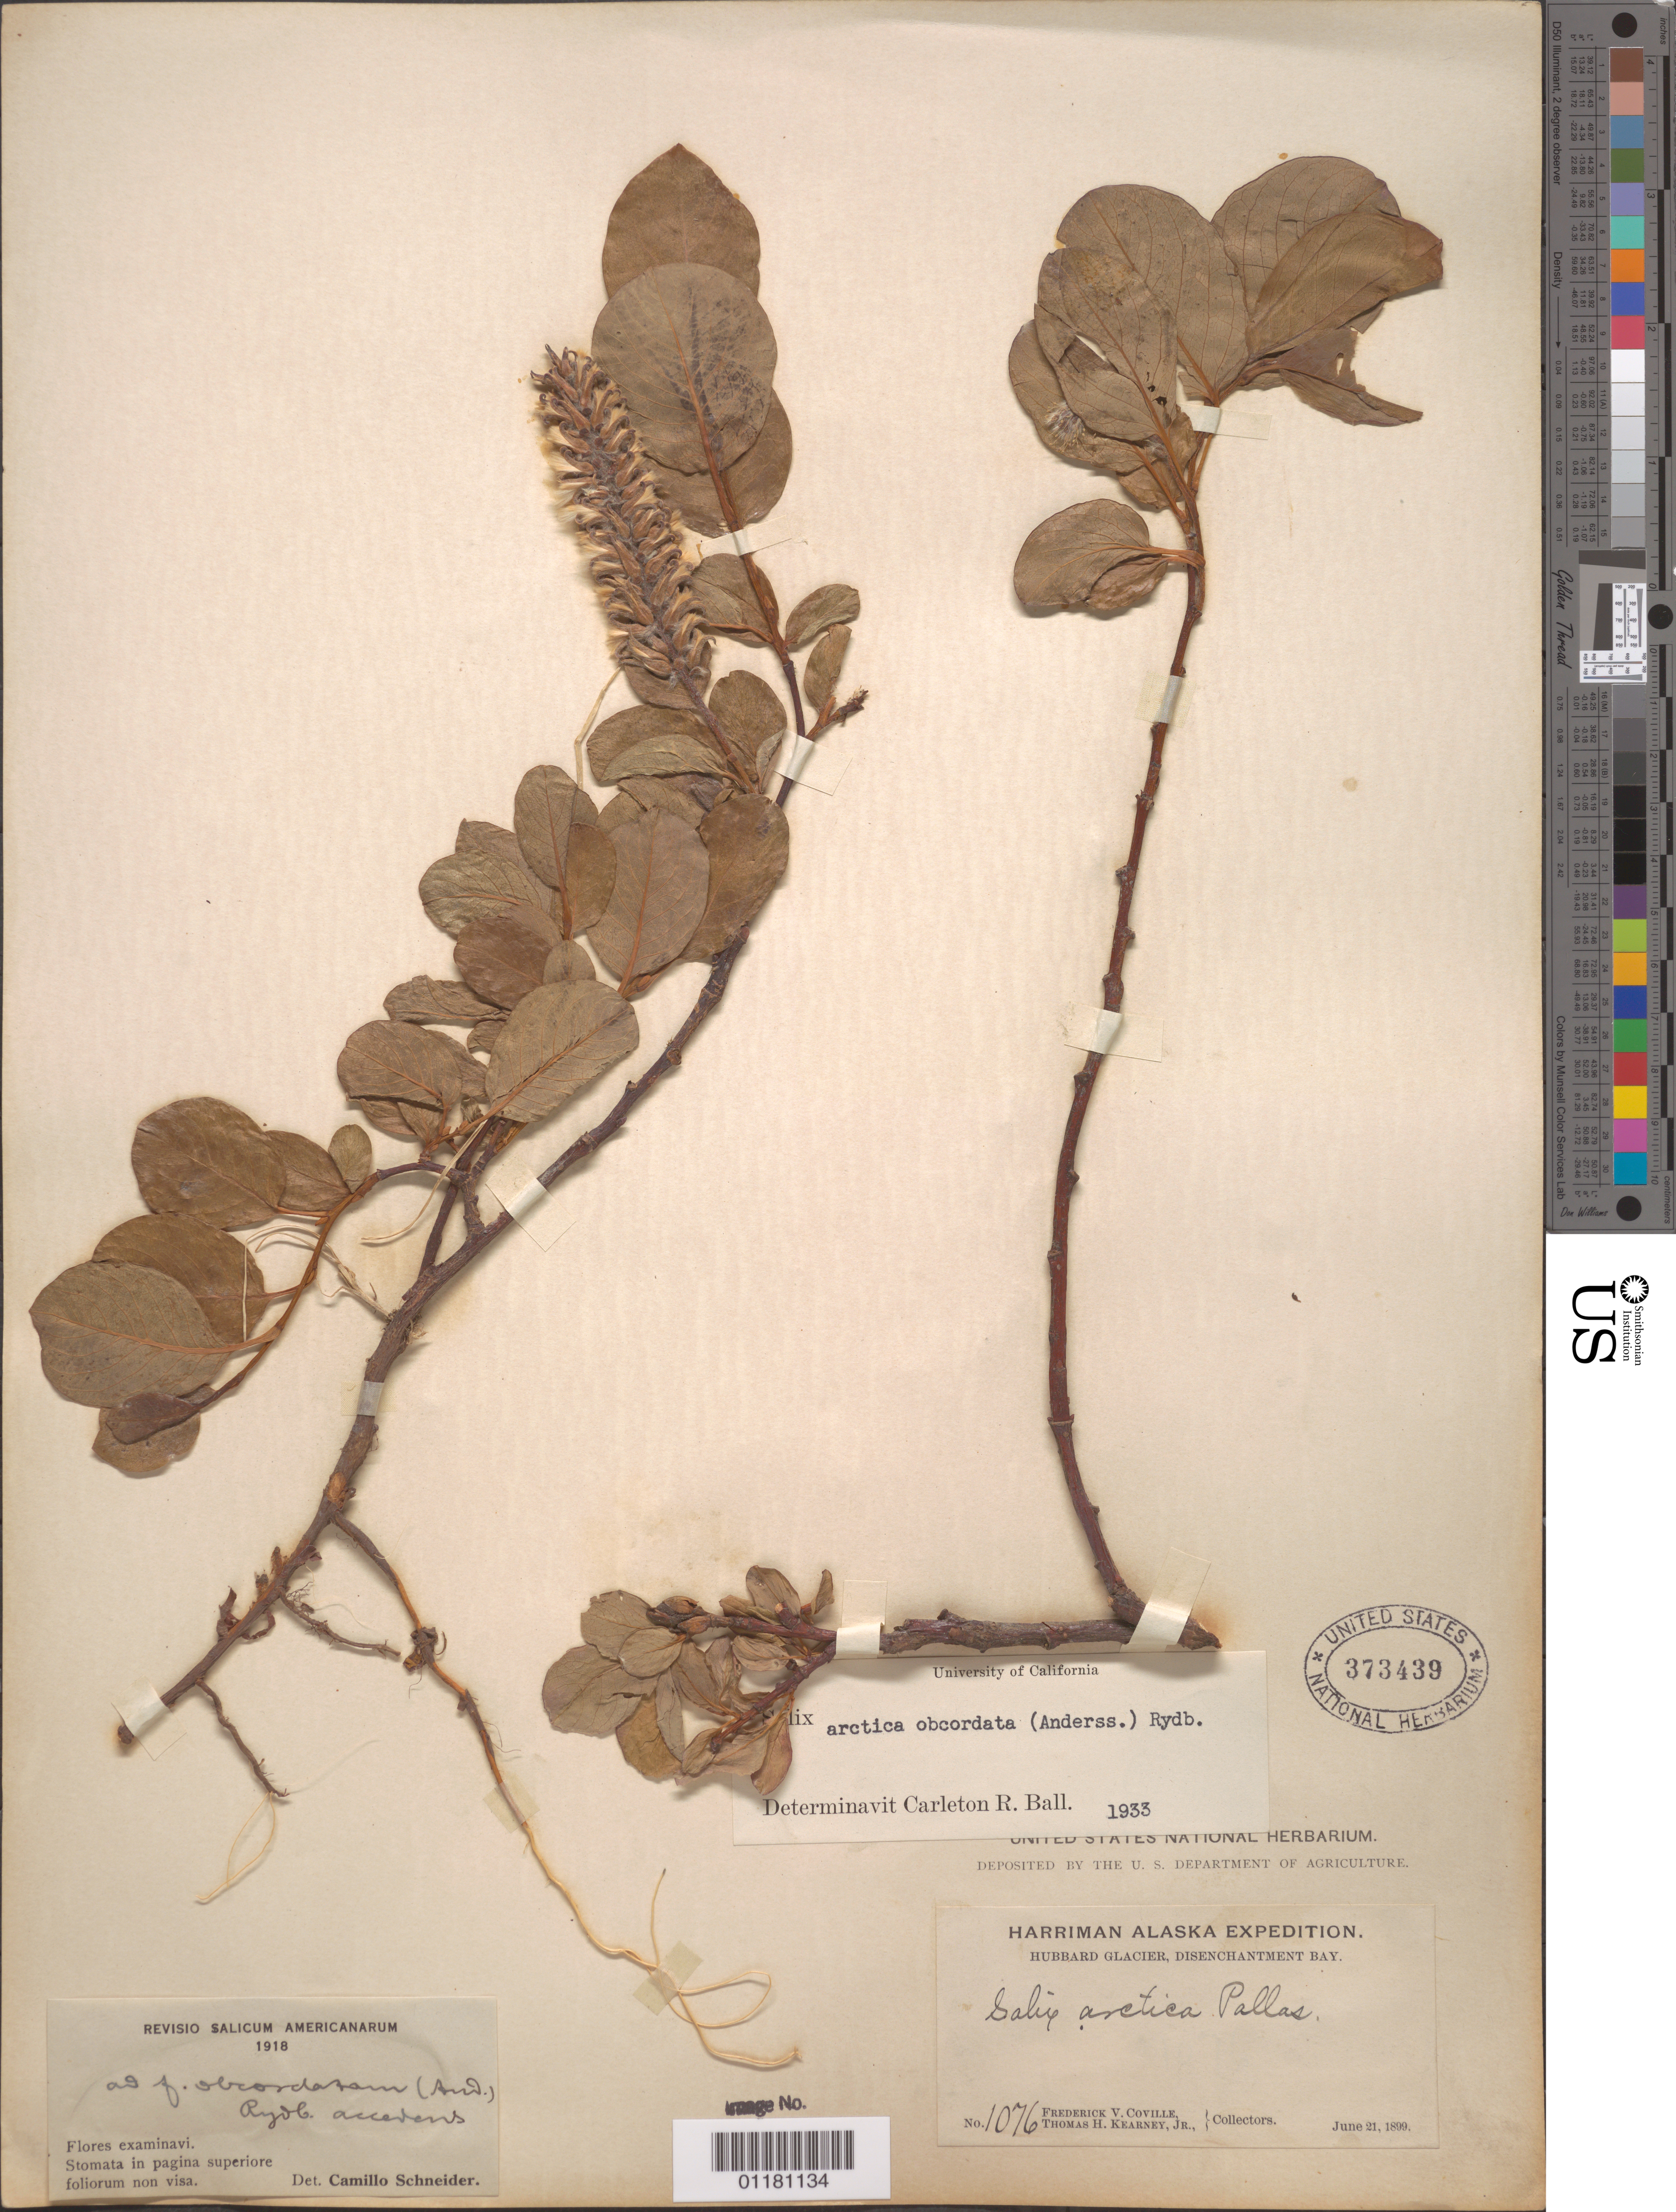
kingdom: Plantae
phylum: Tracheophyta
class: Magnoliopsida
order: Malpighiales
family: Salicaceae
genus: Salix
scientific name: Salix arctica var. obcordata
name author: (Andersson) Rydb.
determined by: Ball, C. R.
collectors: F. V. Coville & T. H. Kearney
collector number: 1076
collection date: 1899-06-21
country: United States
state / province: Alaska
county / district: Disenchantment Bay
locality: Hubbard Glacier.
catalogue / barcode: US 373439